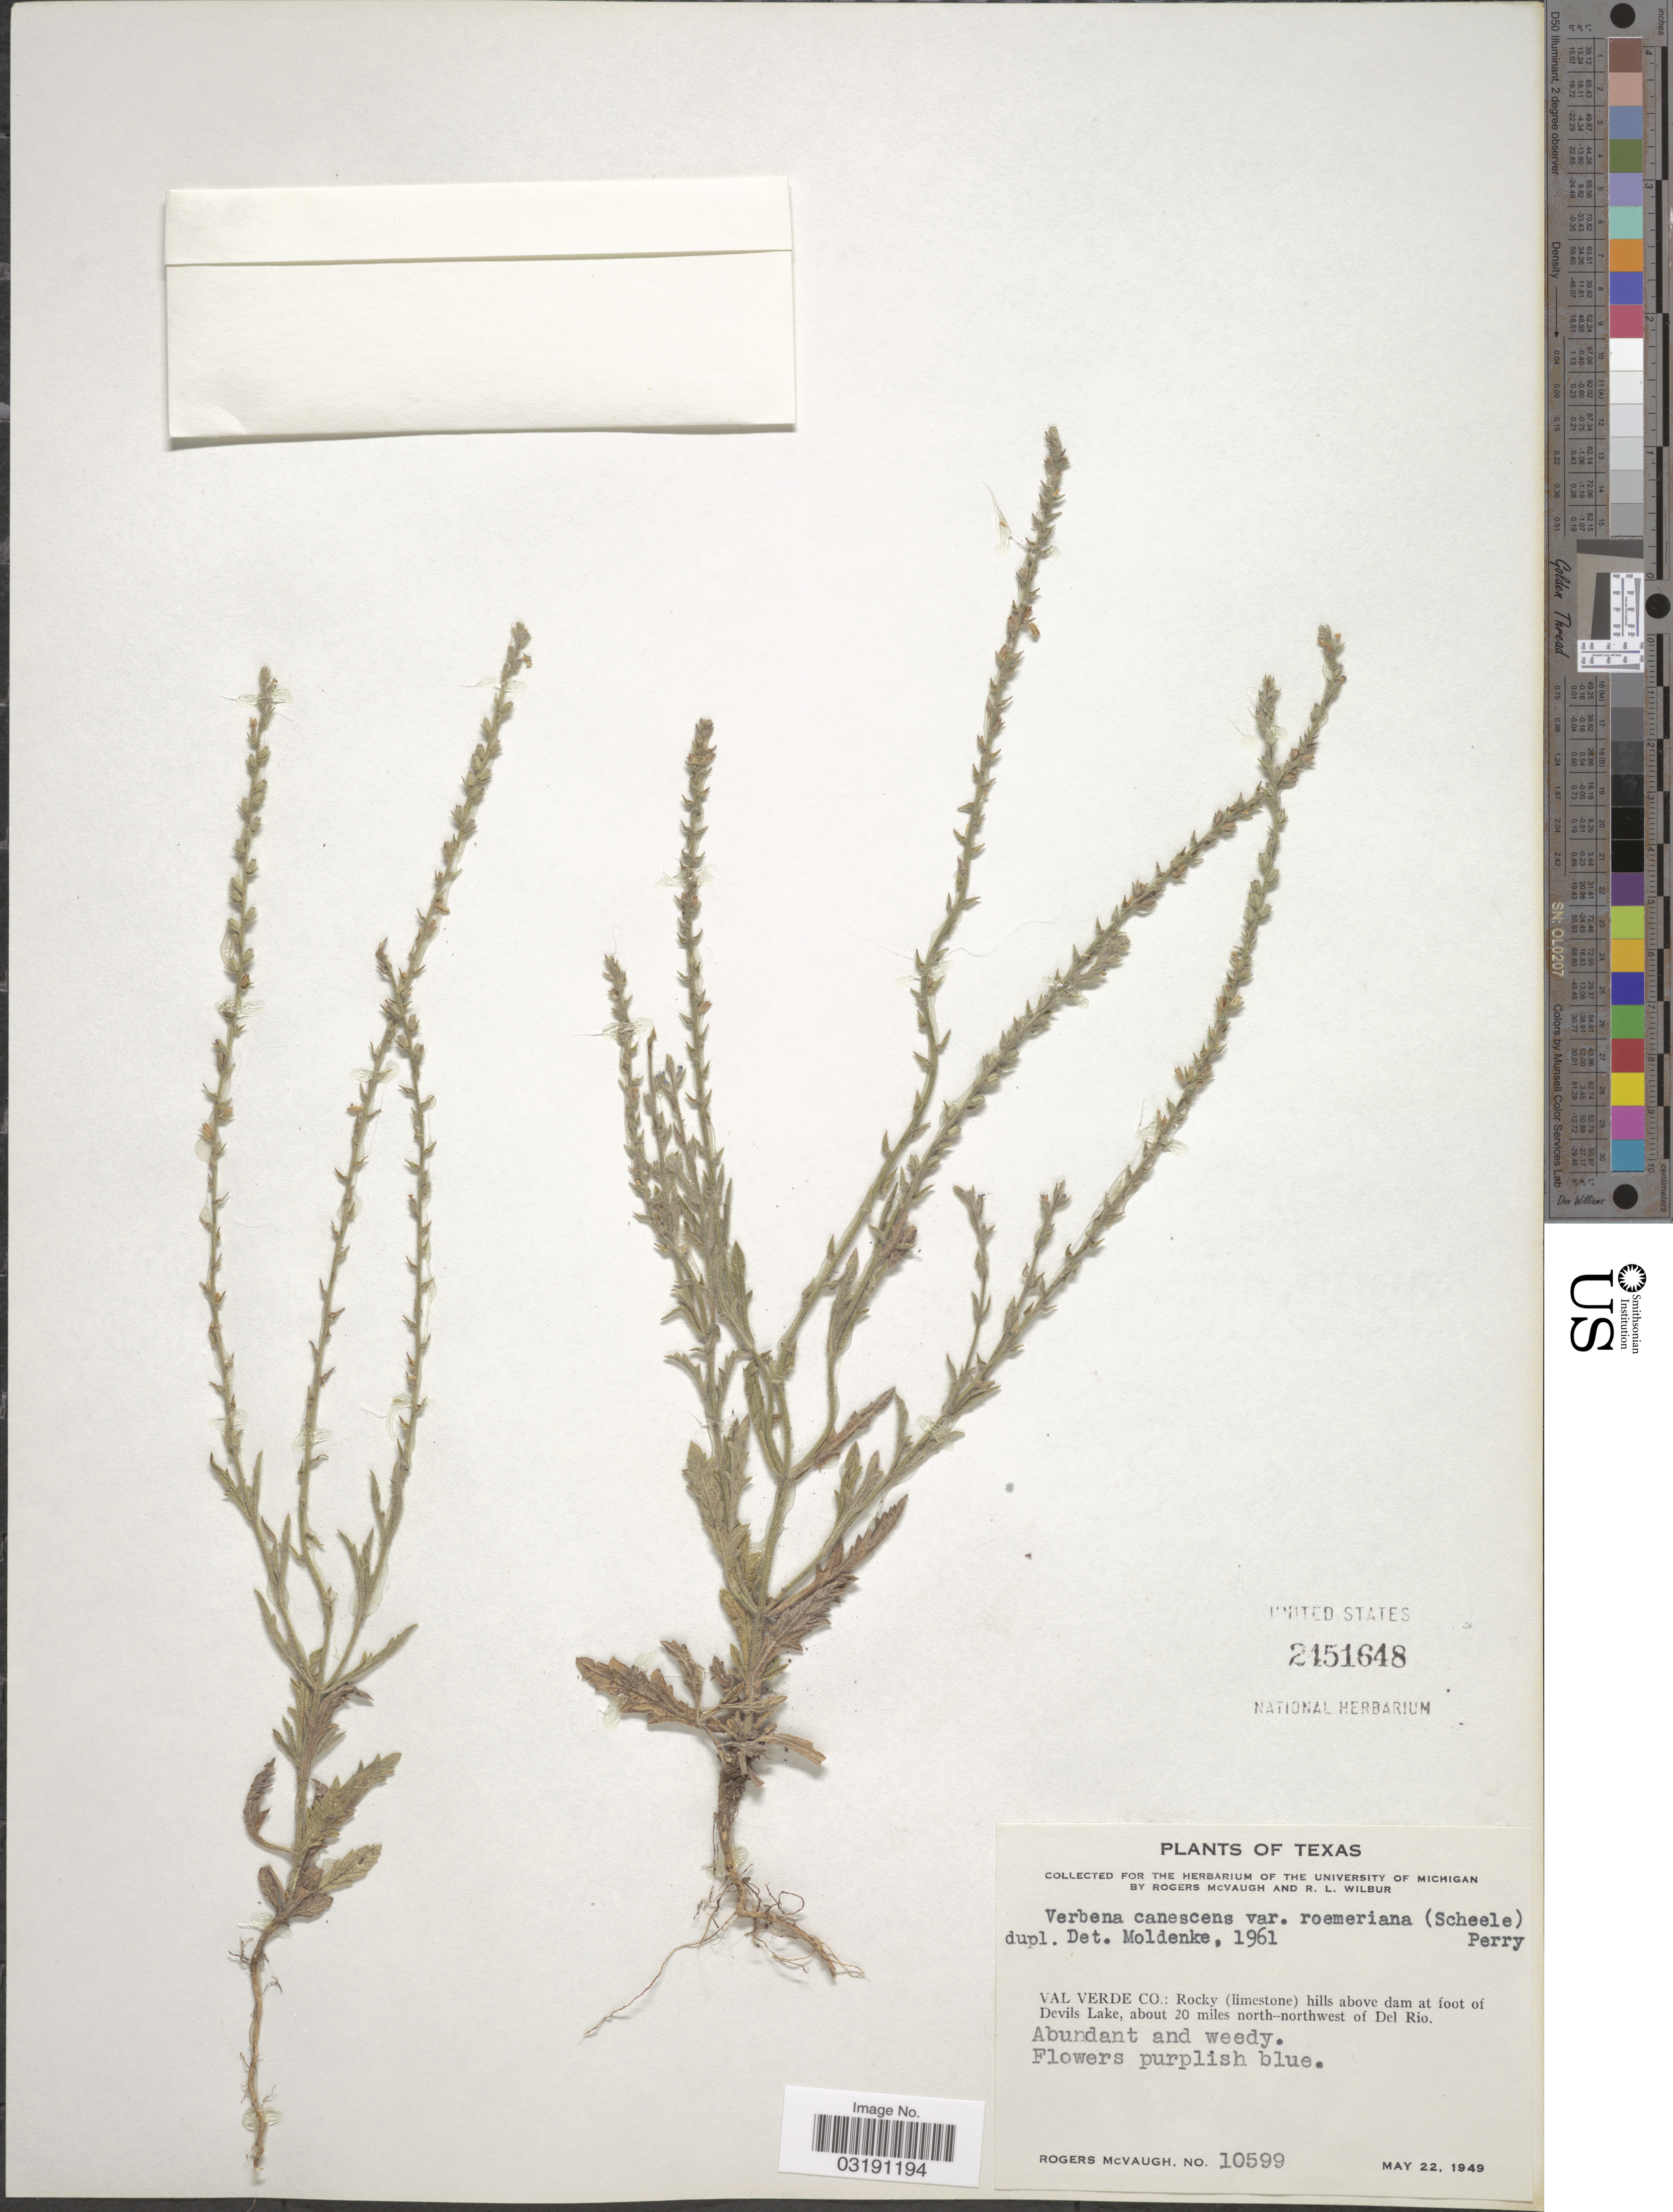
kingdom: Plantae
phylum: Tracheophyta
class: Magnoliopsida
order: Lamiales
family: Verbenaceae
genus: Verbena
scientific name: Verbena canescens var. roemeriana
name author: (Scheele) L.M. Perry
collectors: R. McVaugh & R. L. Wilbur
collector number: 10599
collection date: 1949-05-22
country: United States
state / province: Texas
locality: Val Verde Co.: Rocky (limestone) hills above dam at foot of Devils Lake, about 20 miles north-northwest of Del Rio.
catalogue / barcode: US 1451648